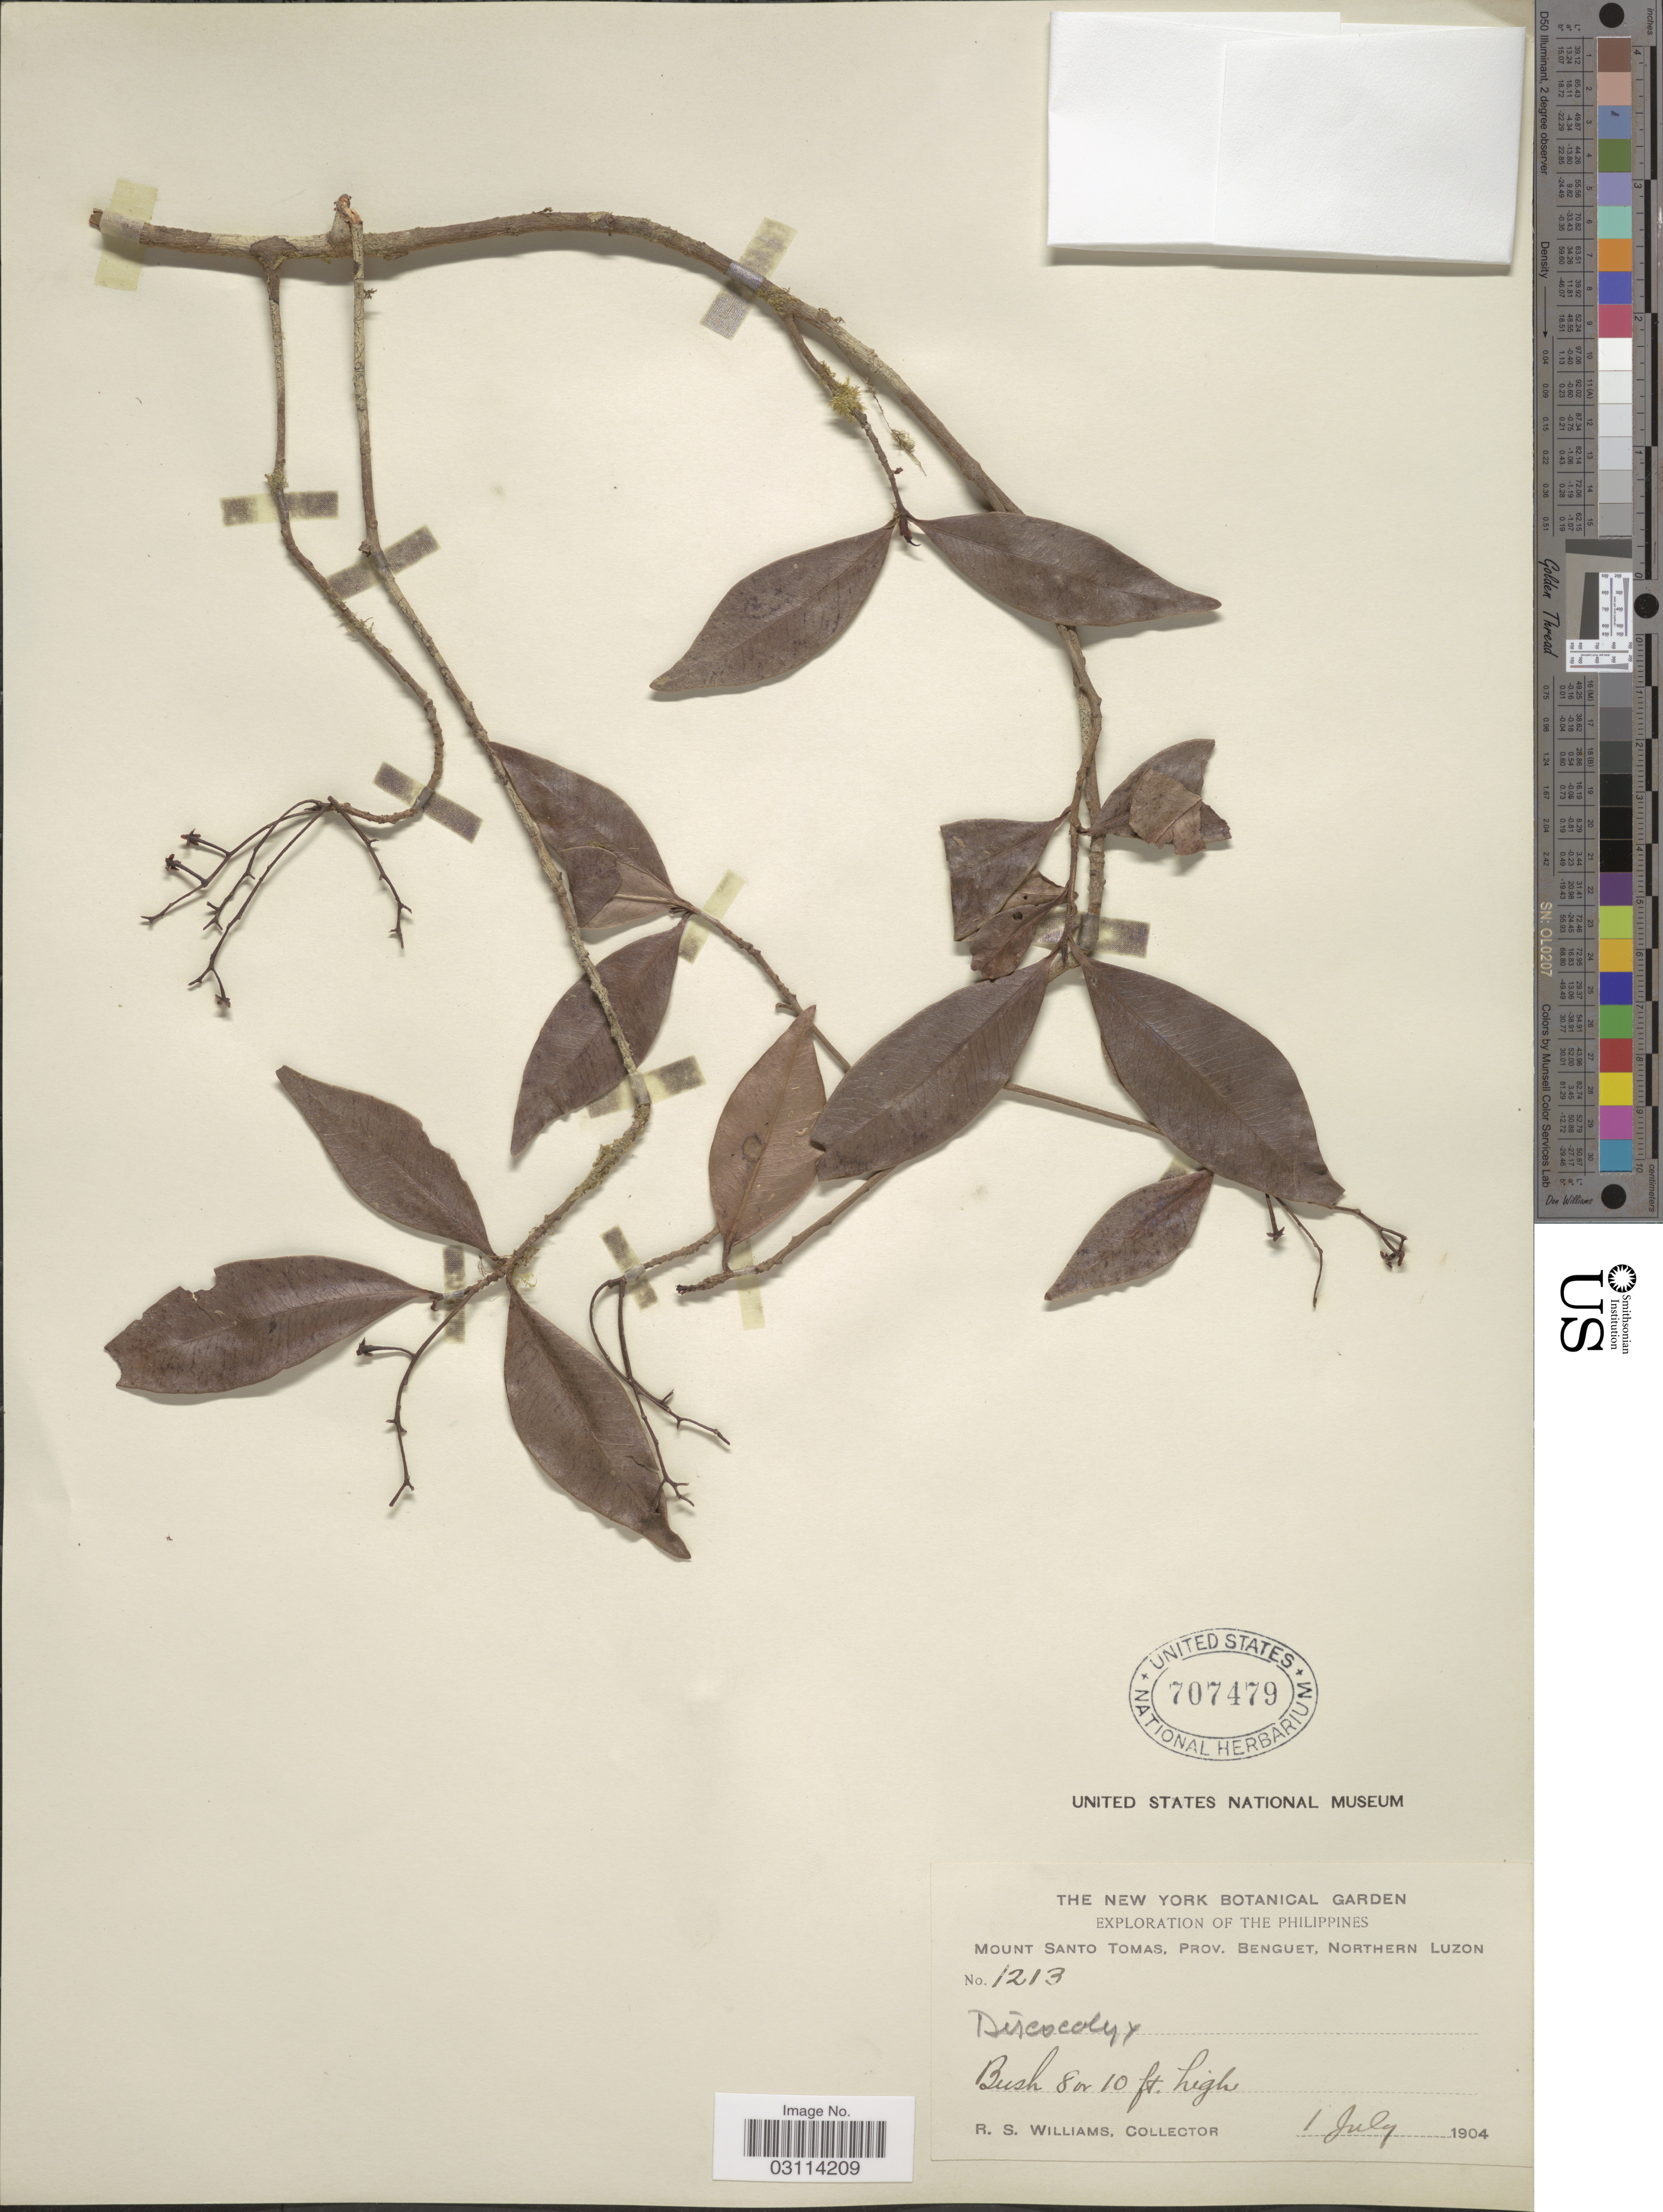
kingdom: Plantae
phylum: Tracheophyta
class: Magnoliopsida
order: Ericales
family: Primulaceae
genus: Discocalyx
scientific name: Discocalyx philippinensis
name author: (A. DC.) Mez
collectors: R. S. Williams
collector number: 1213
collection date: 1904-07-01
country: Philippines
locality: Mount Santo Tomas, Prov. Benguet, Northern Luzon.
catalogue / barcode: US 707479